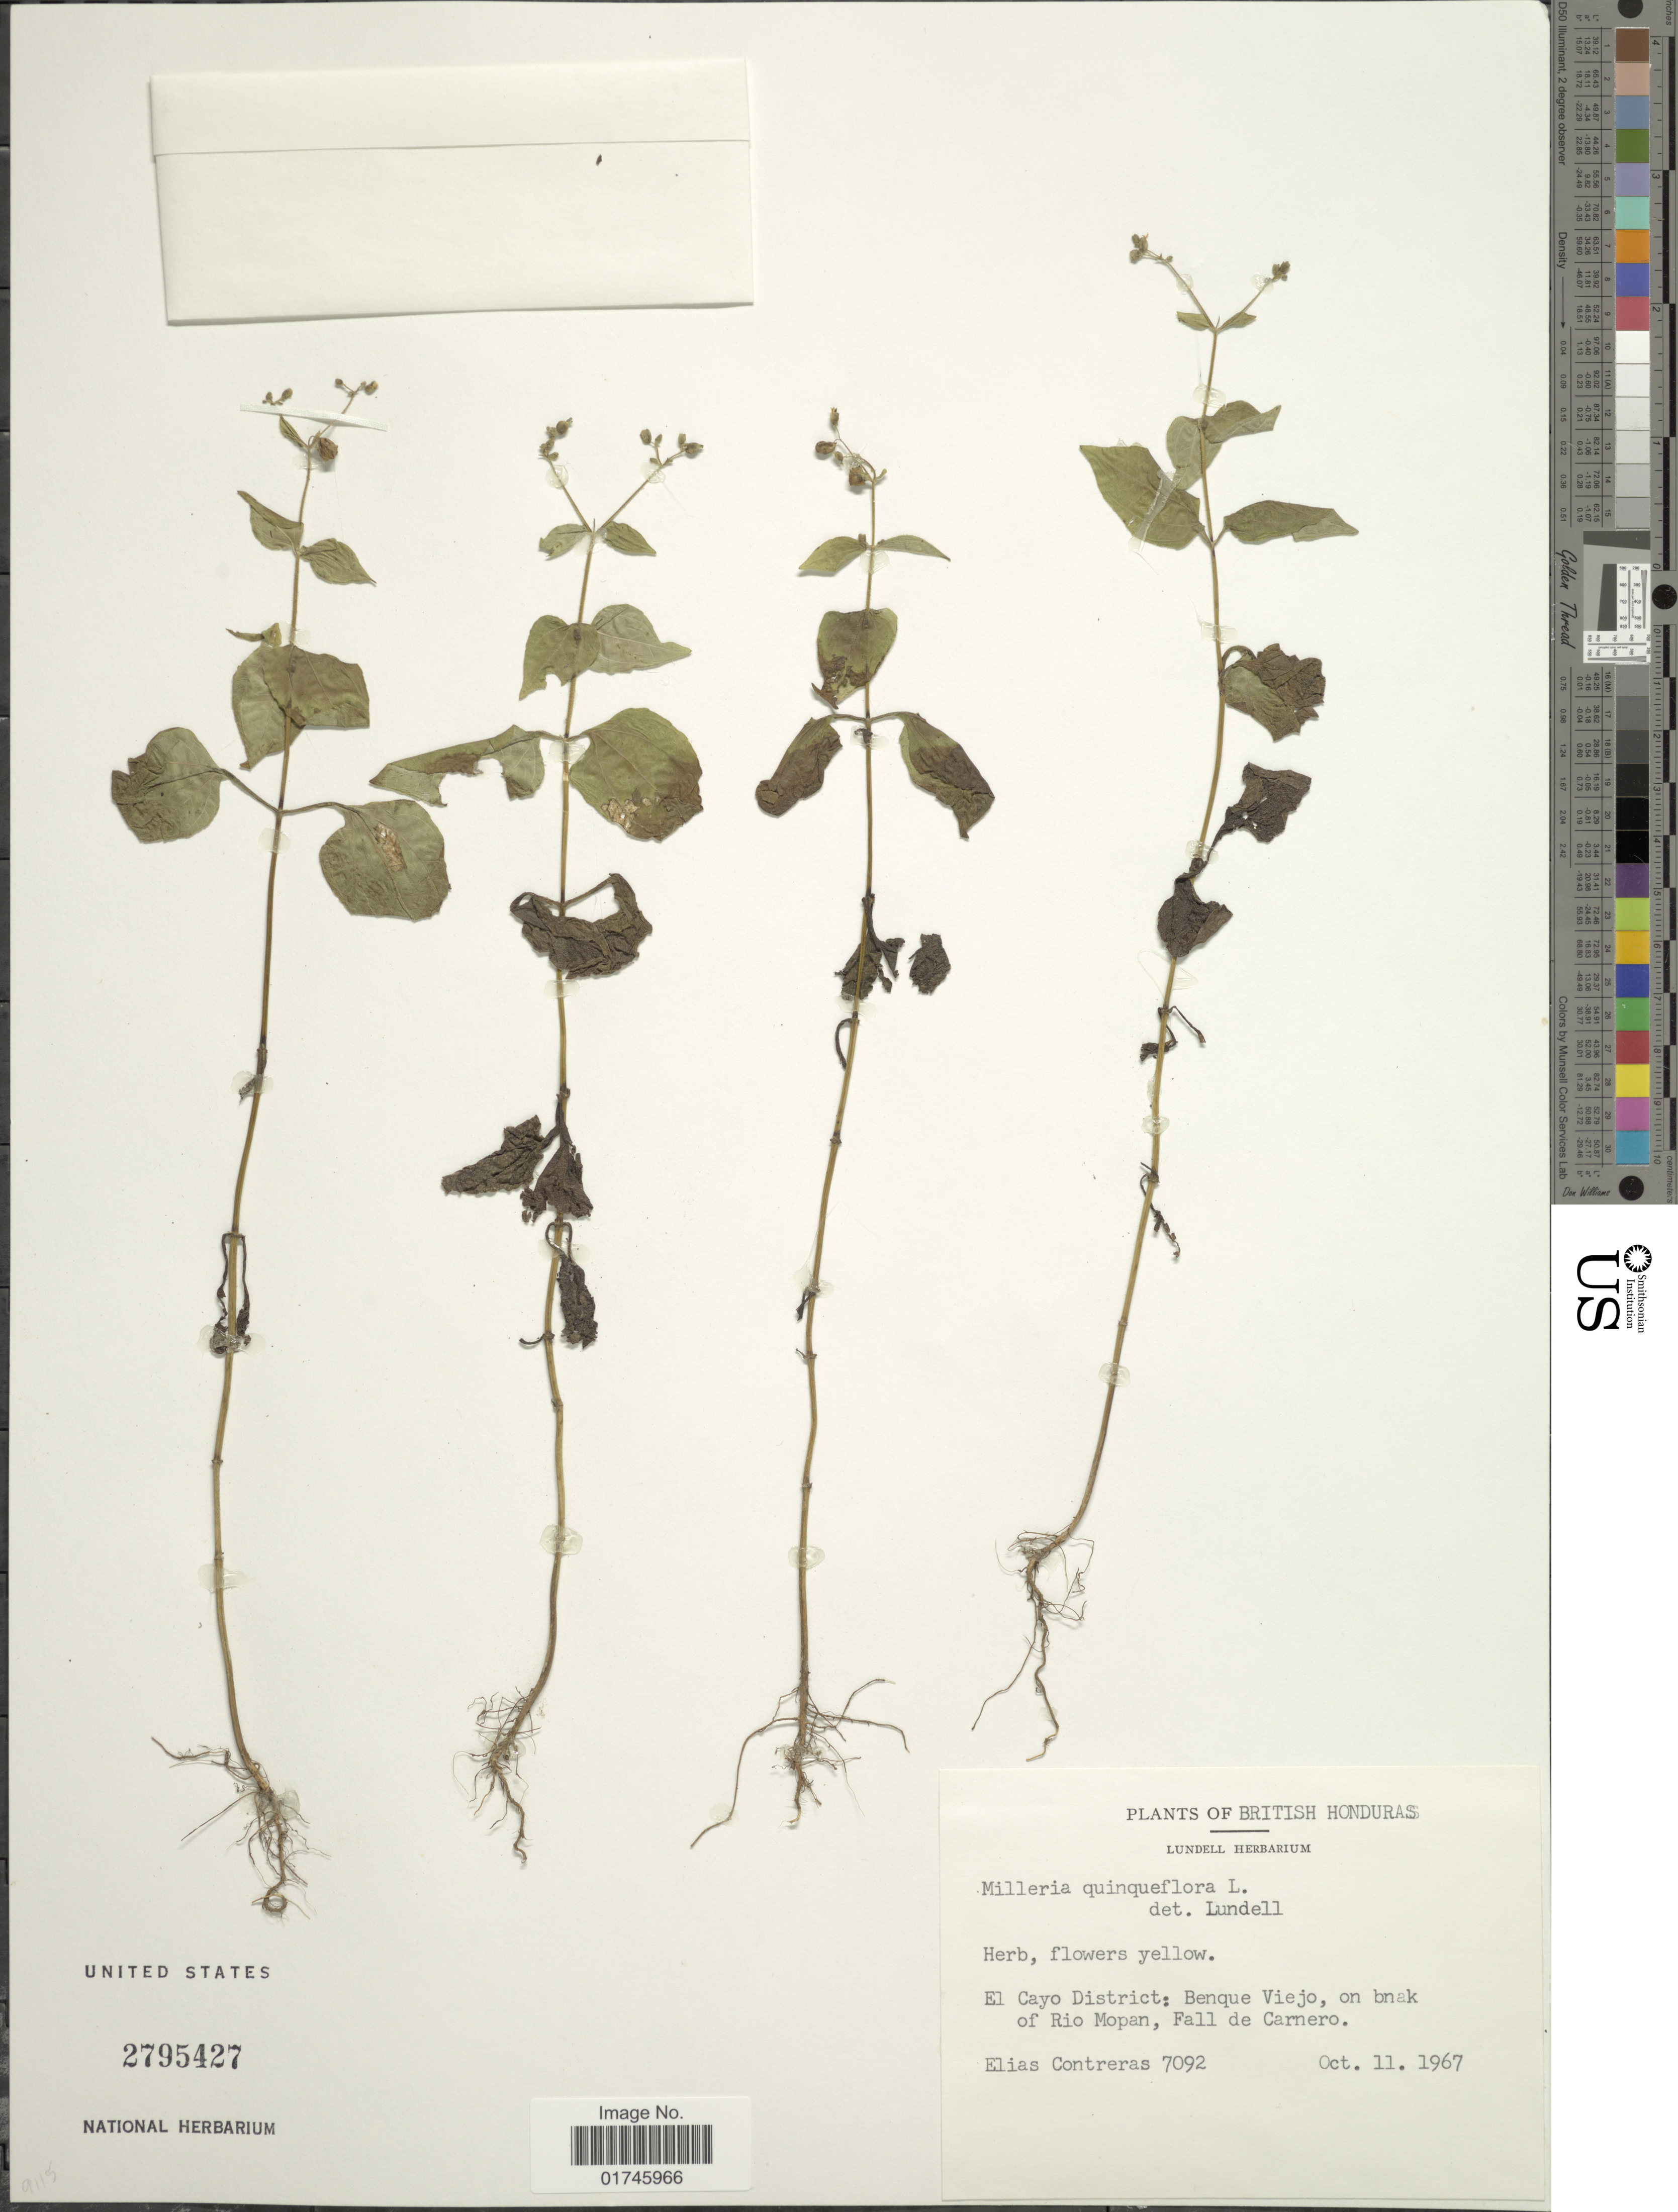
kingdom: Plantae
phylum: Tracheophyta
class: Magnoliopsida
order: Asterales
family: Asteraceae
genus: Milleria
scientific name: Milleria quinqueflora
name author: L.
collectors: E. Contreras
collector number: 7092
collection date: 1967-10-11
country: Belize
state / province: Cayo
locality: El Cayo District: Benque Viejo, on bank of Rio Mopan. Fall de Carnero.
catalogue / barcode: US 2795427